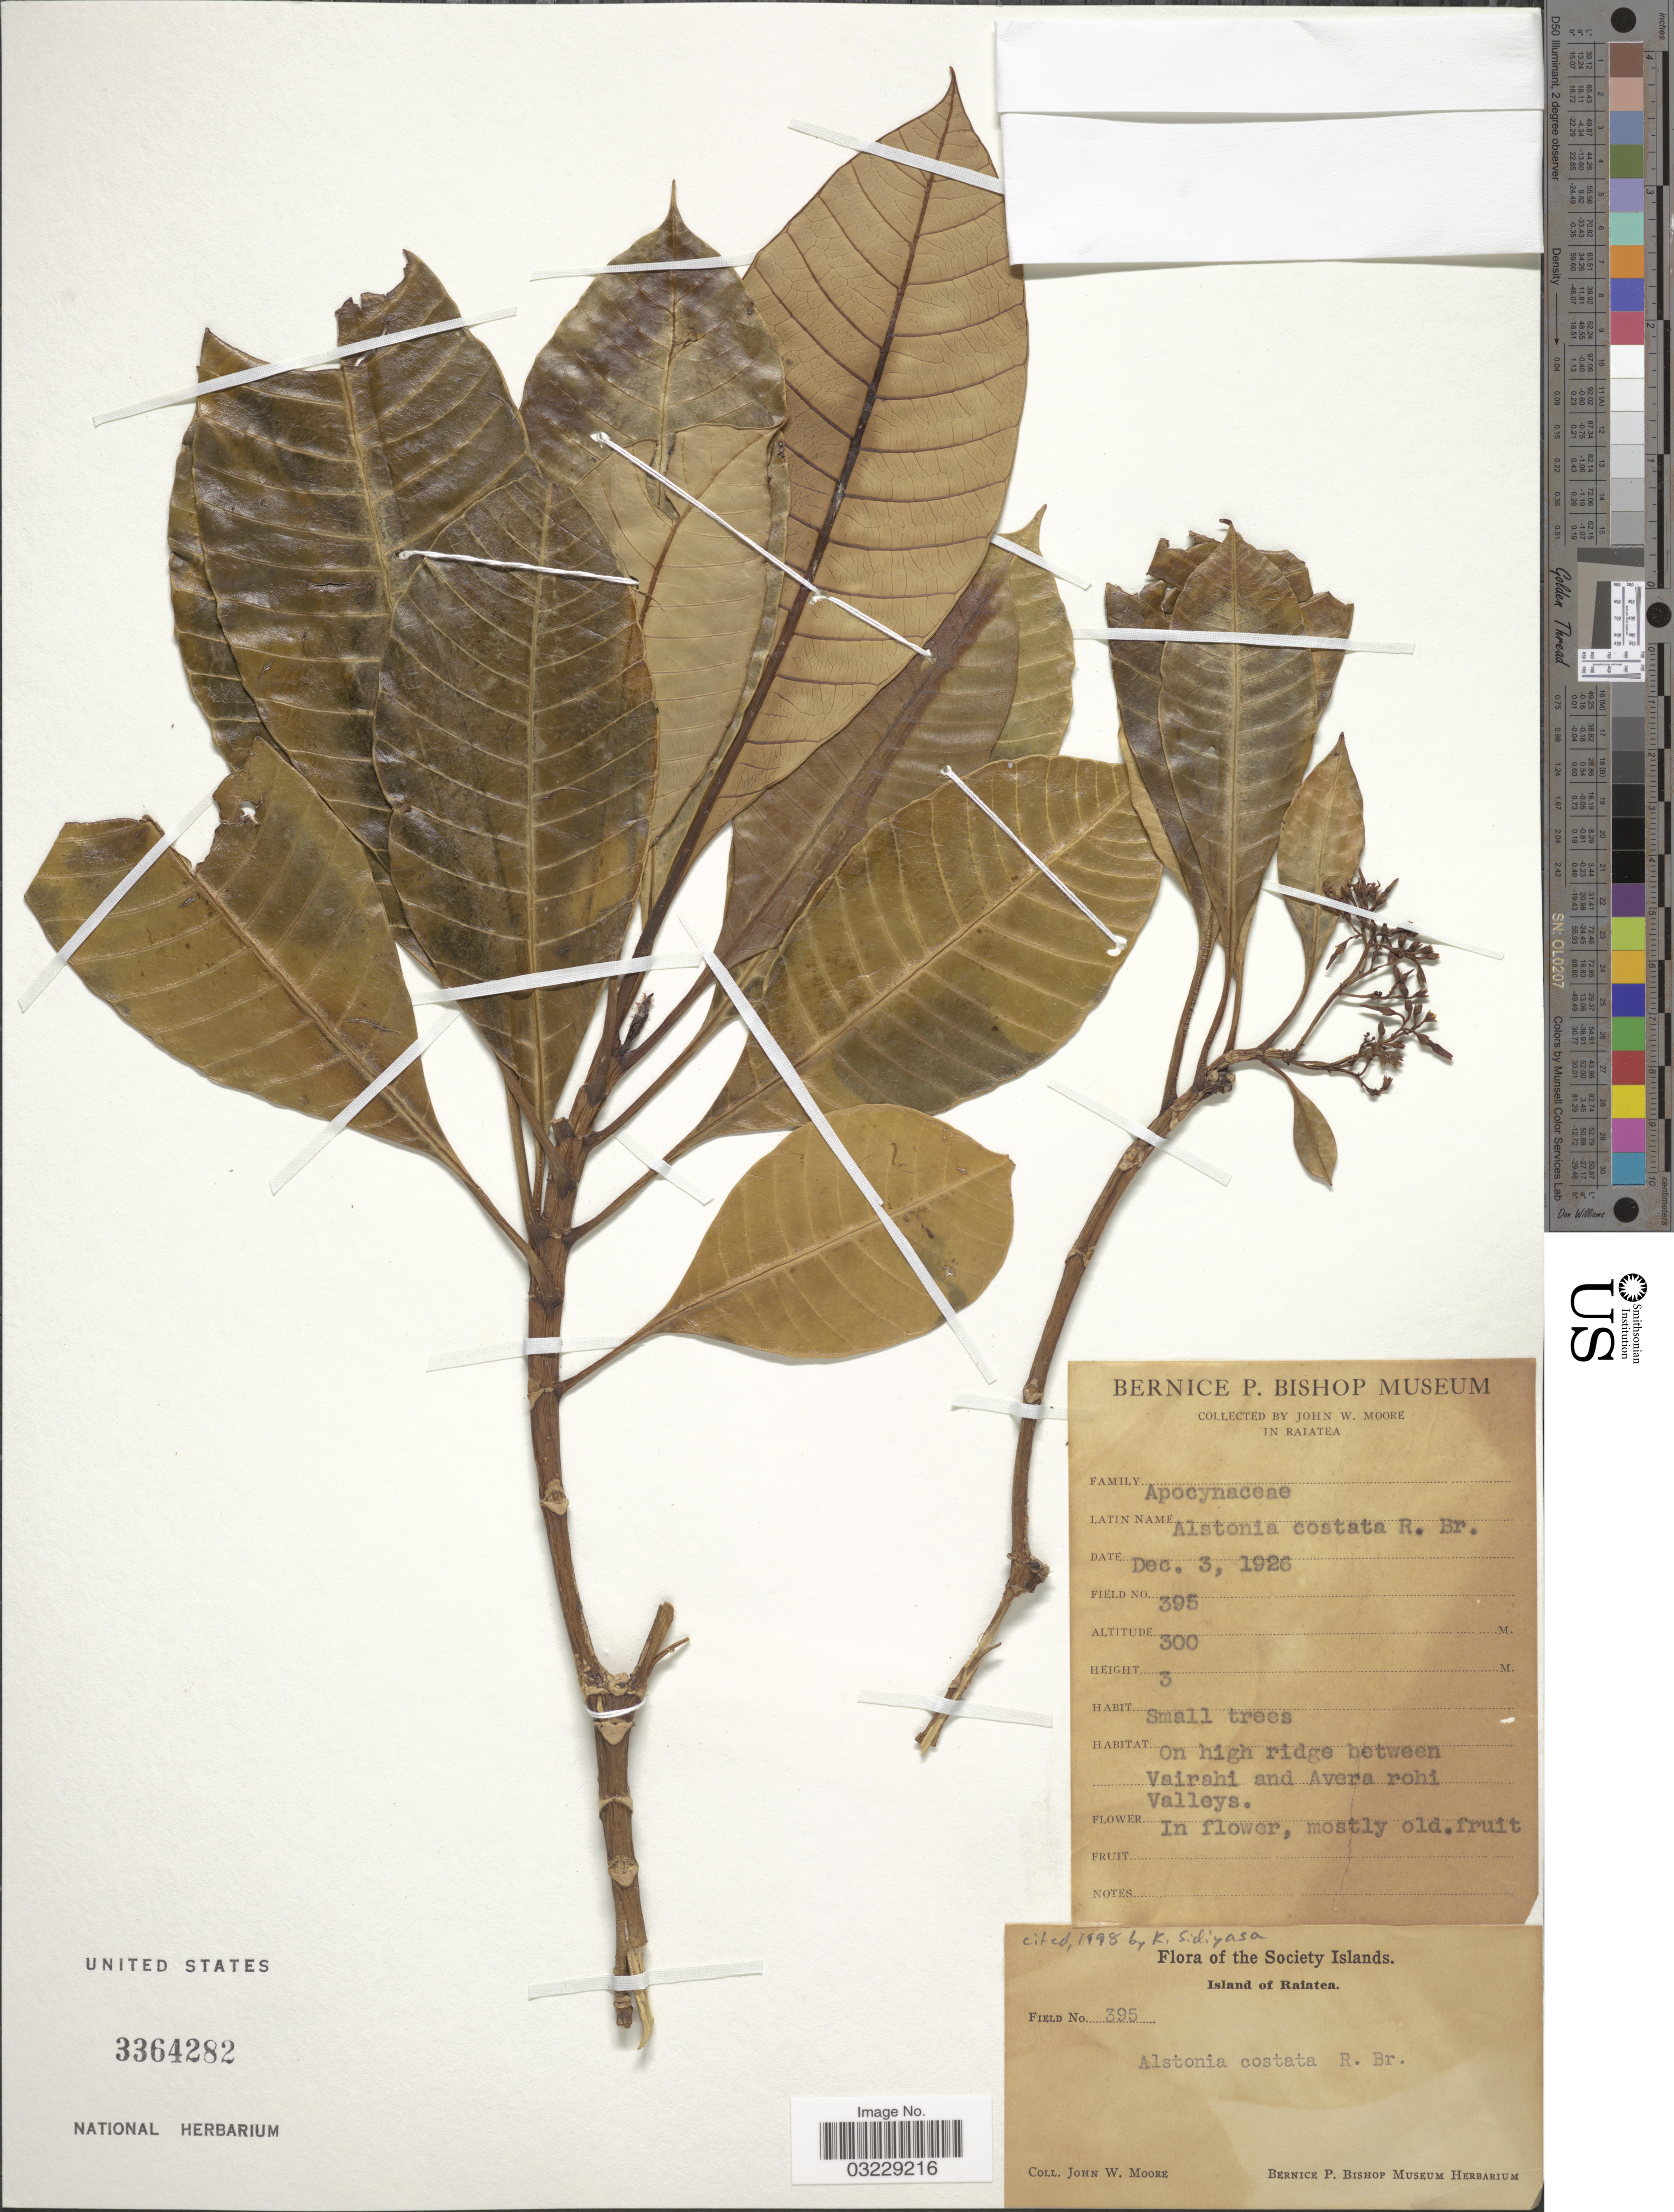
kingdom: Plantae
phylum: Tracheophyta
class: Magnoliopsida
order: Gentianales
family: Apocynaceae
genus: Alstonia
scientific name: Alstonia costata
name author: (G. Forst.) R. Br.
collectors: J. Moore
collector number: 395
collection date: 1926-12-03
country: French Polynesia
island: Raiatea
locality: Island of Raiatea. On high ridge between Vairahi and Avera rohi Valleys. The Society Islands.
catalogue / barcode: US 3364282